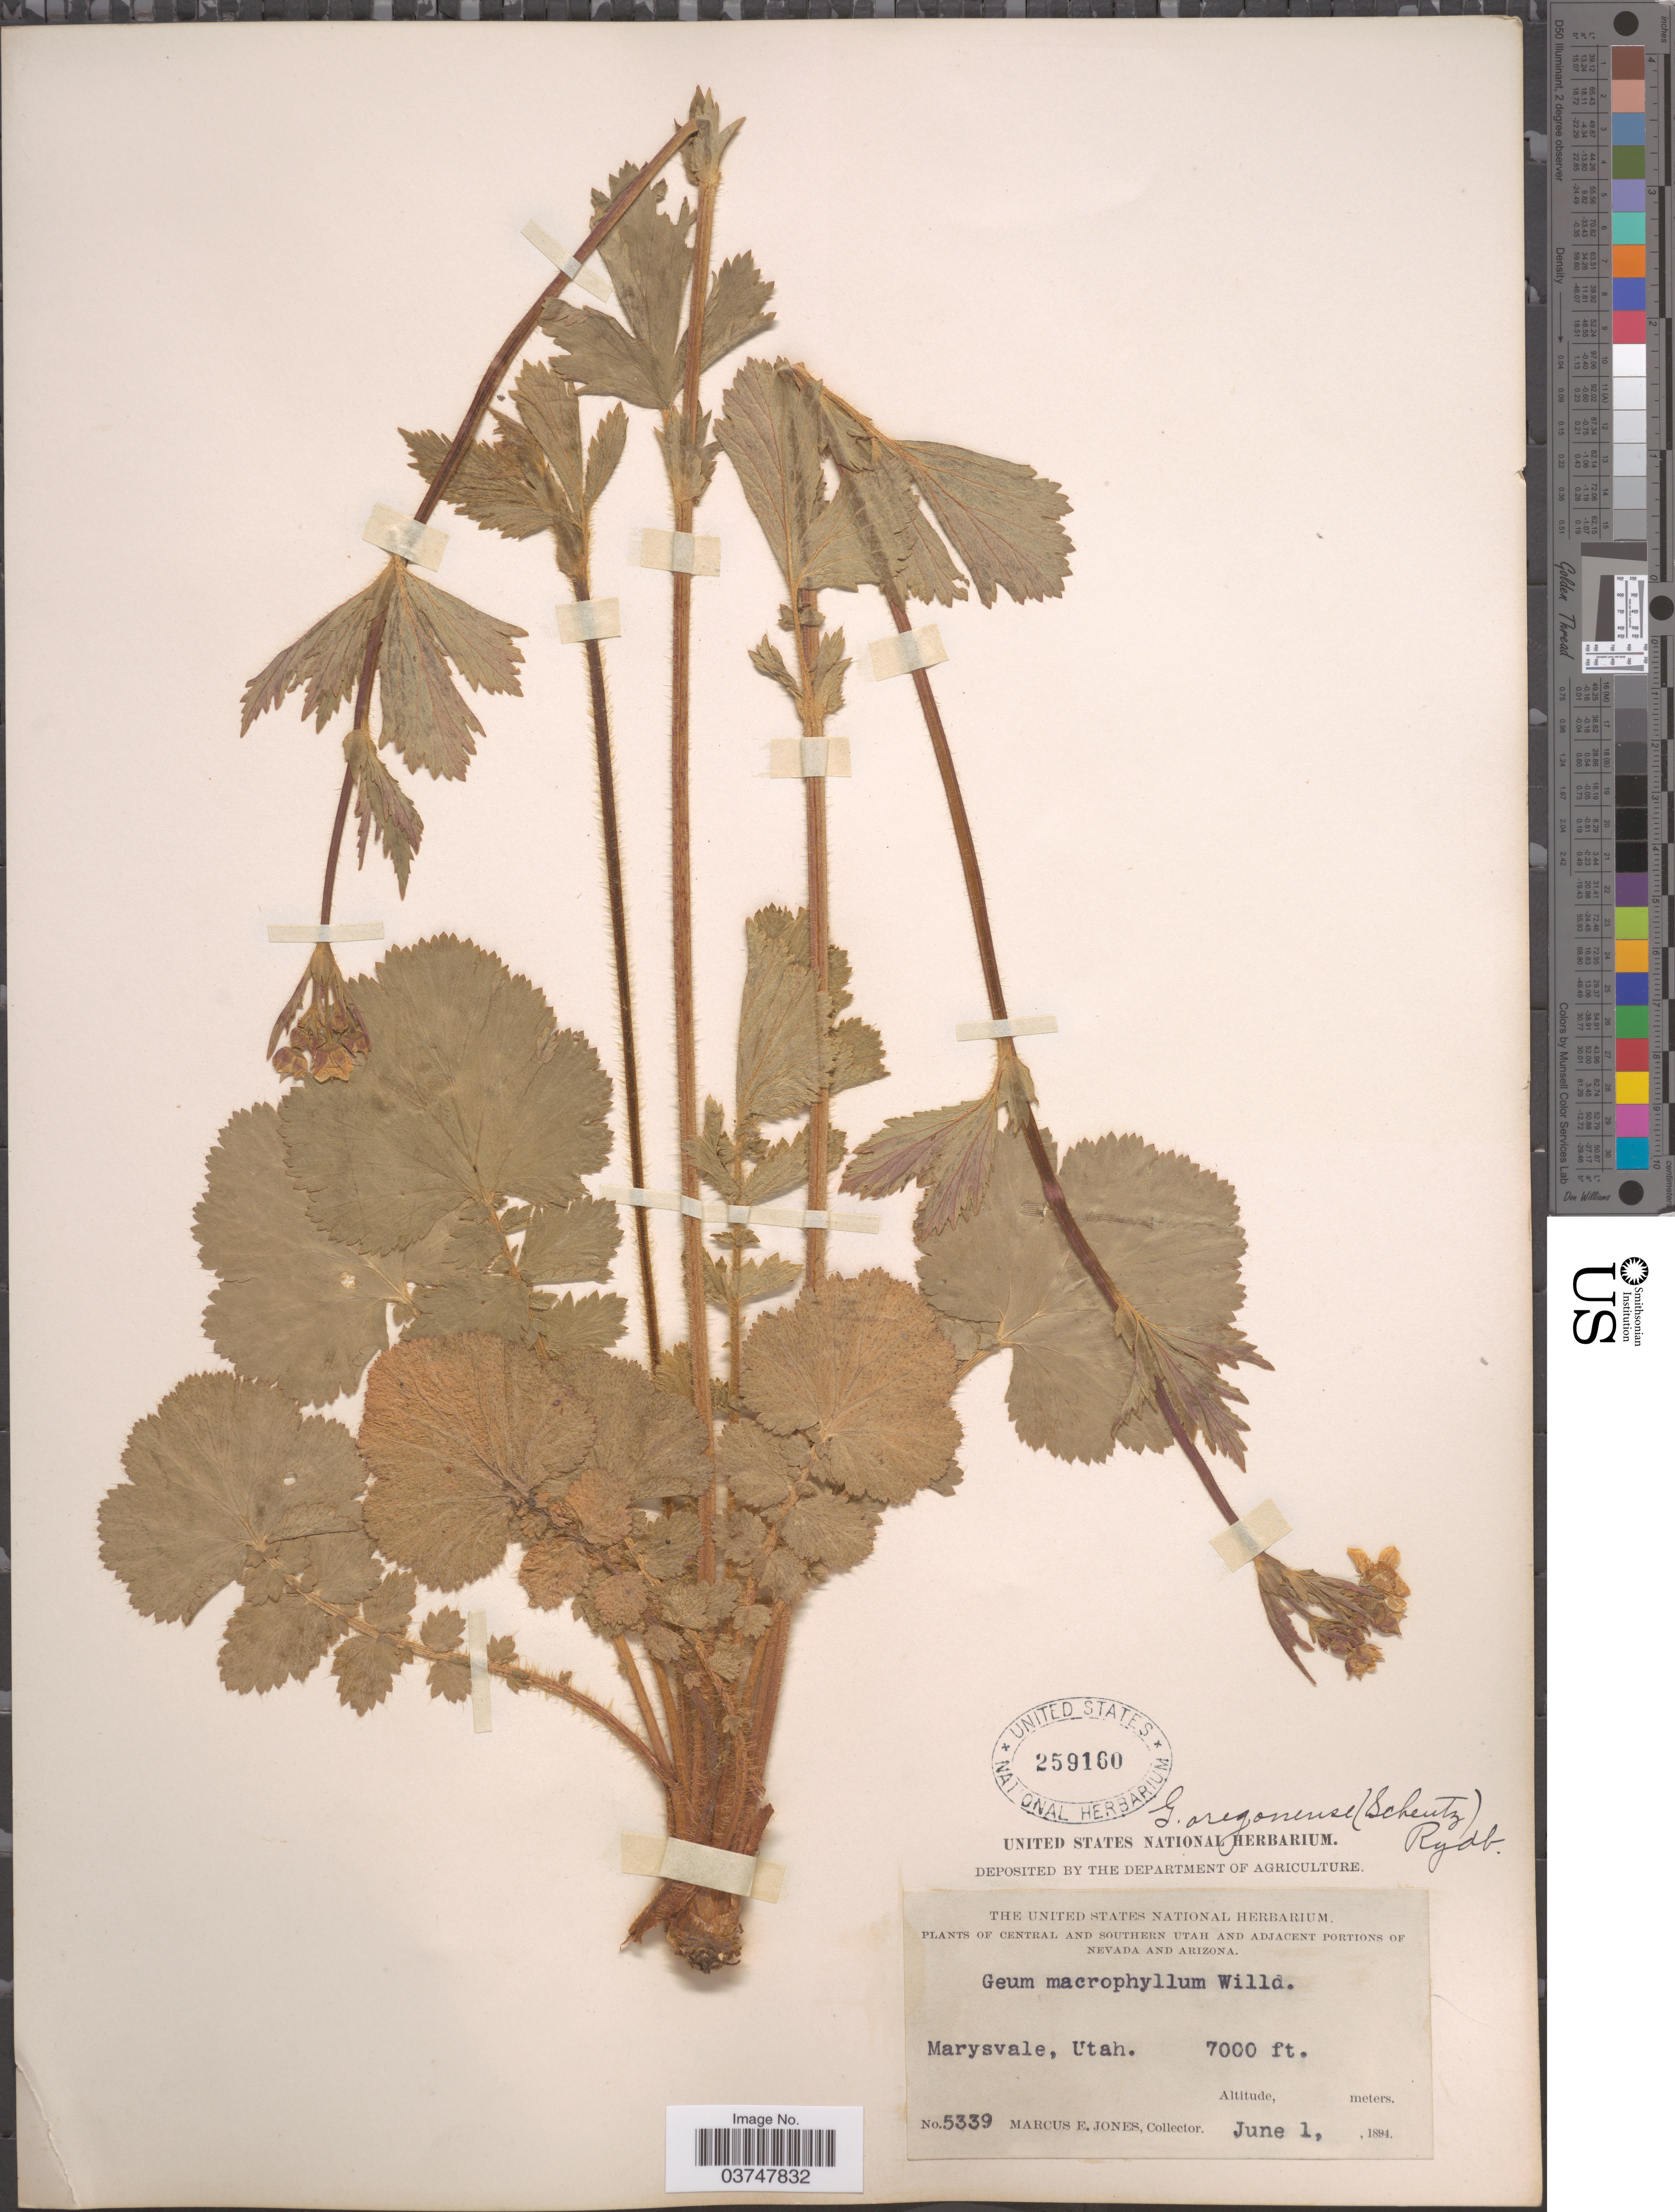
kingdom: Plantae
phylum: Tracheophyta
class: Magnoliopsida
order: Rosales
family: Rosaceae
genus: Geum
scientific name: Geum oregonense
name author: Rydb.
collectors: M. E. Jones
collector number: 5339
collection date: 1894-06-01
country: United States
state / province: Utah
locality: Central and Southern Utah. Marysvale.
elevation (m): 2134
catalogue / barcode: US 259160